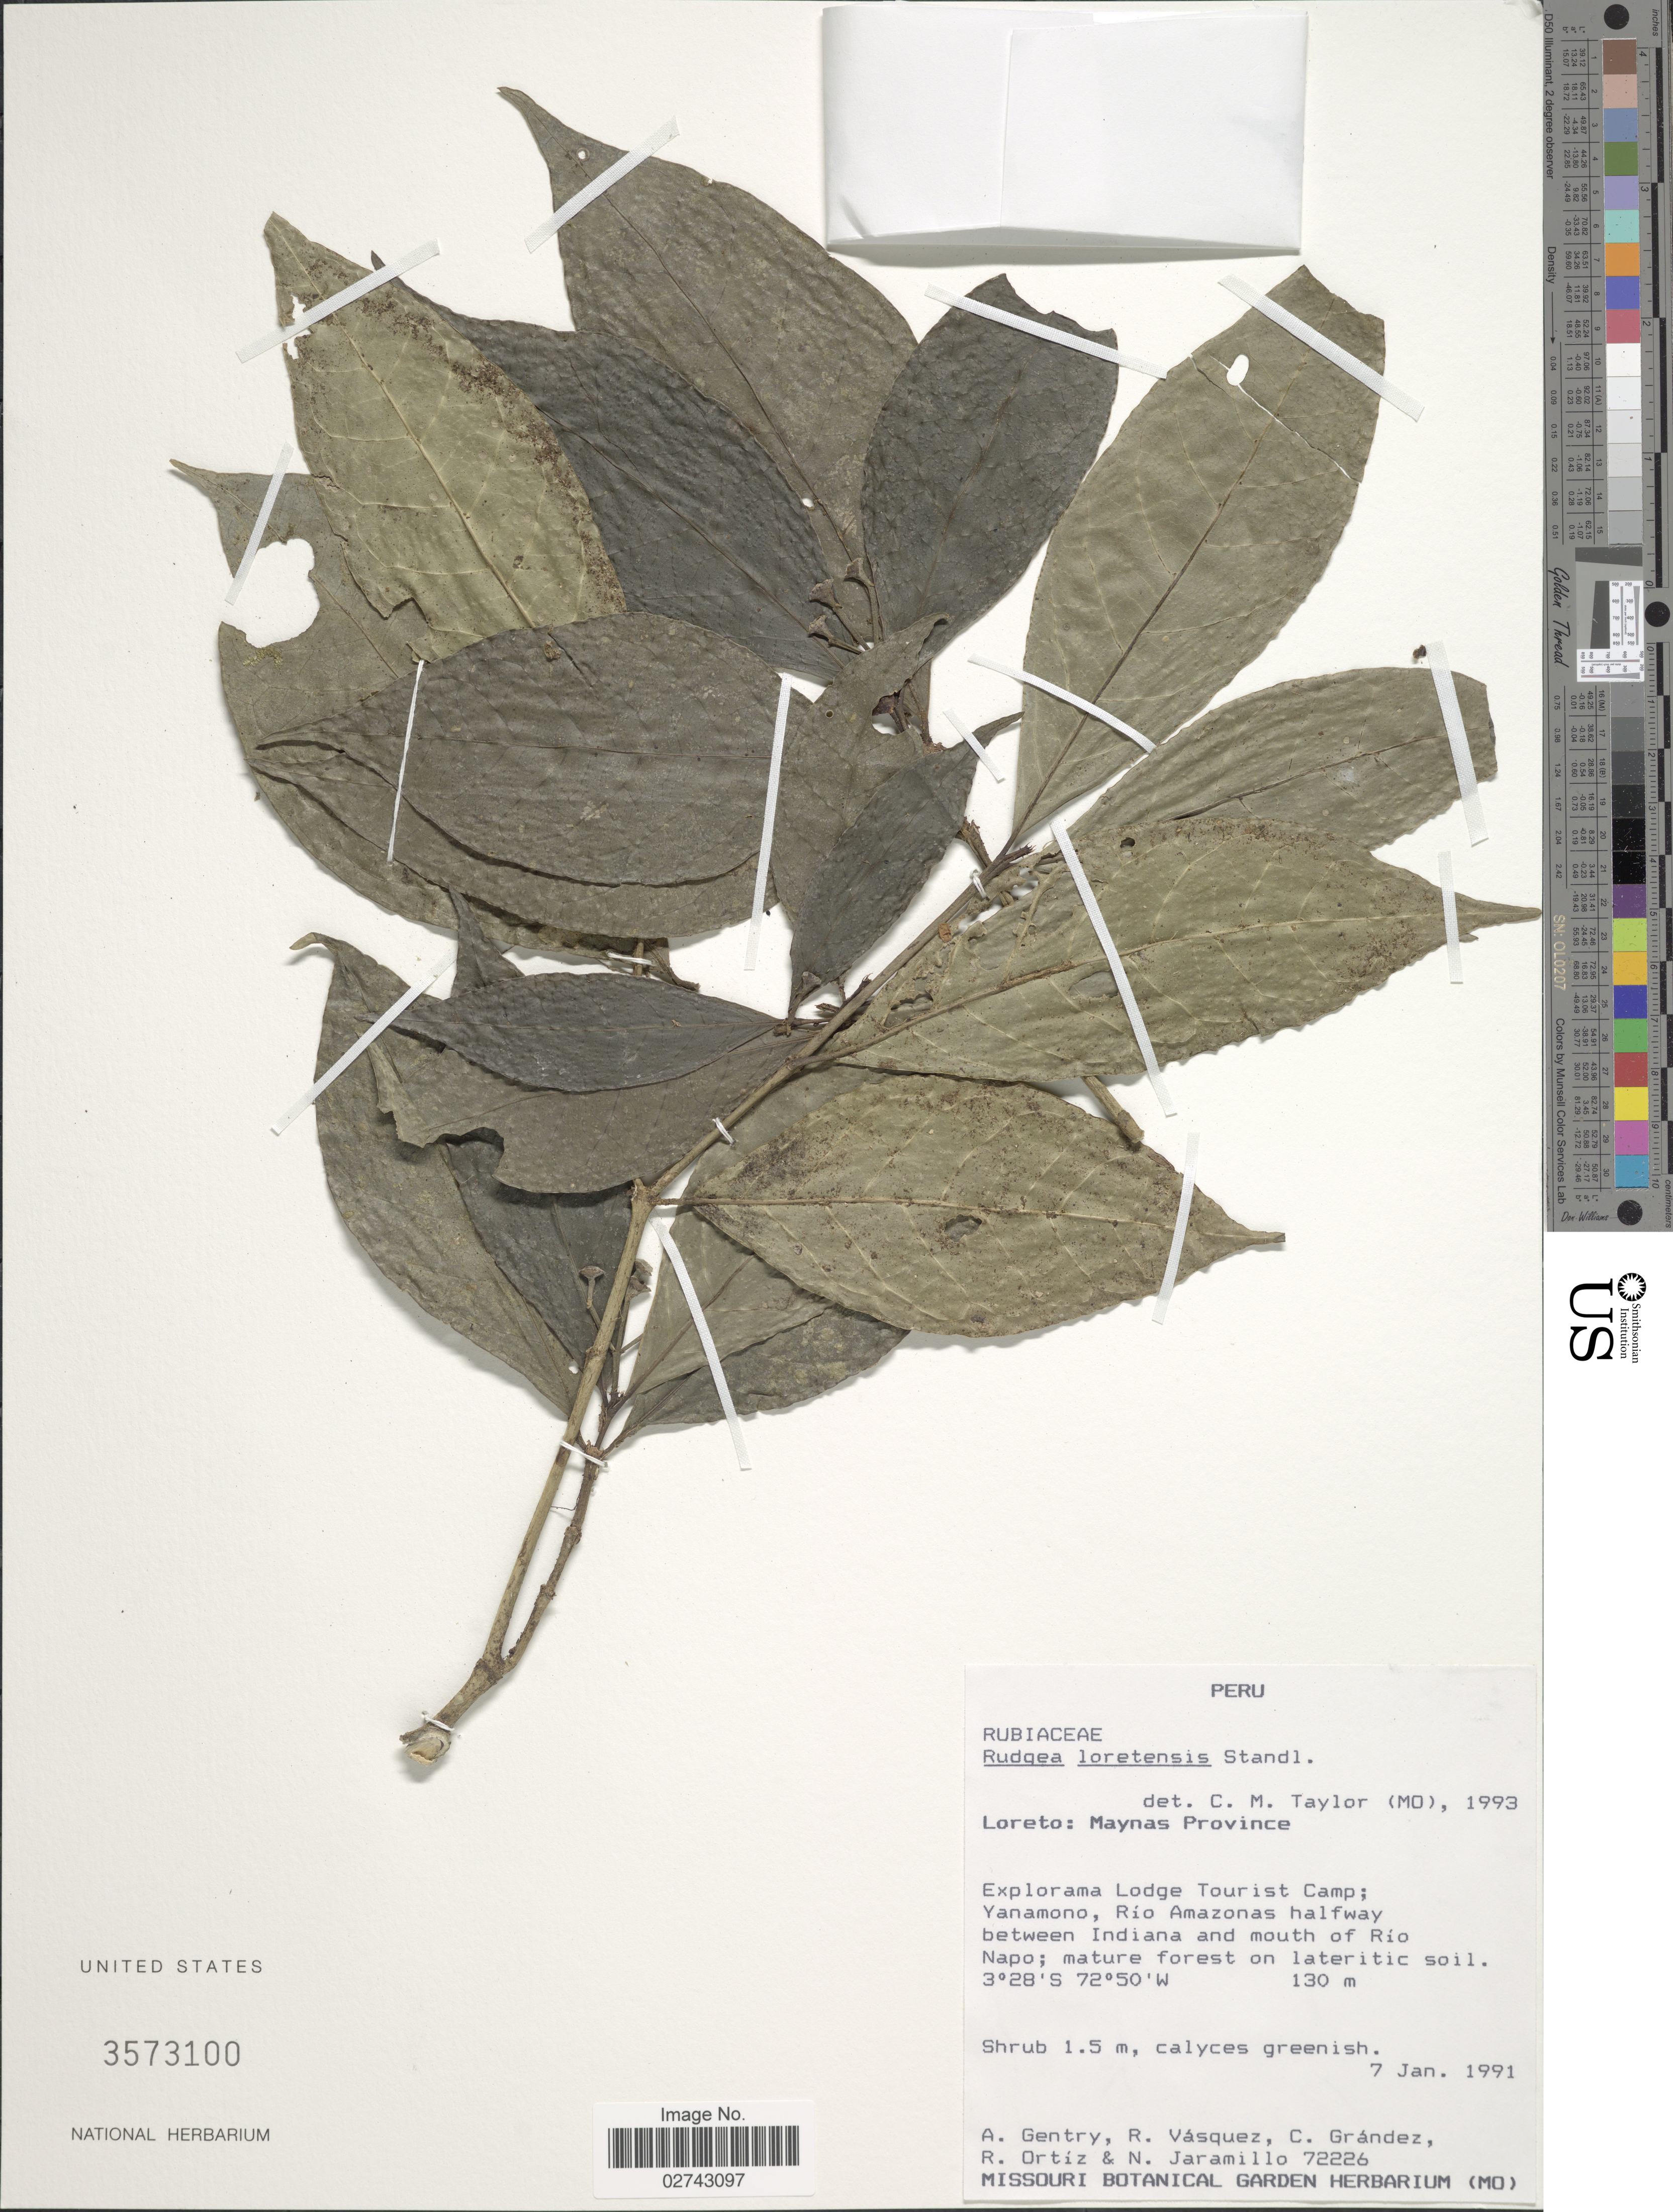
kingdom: Plantae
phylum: Tracheophyta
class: Magnoliopsida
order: Gentianales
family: Rubiaceae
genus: Rudgea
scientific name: Rudgea loretensis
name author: Standl.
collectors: A. H. Gentry, R. Vásquez, C. Grández, R. Ortíz & et al.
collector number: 72226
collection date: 1991-01-07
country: Peru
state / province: Loreto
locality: Maynas Province. Explorama Lodge Tourist Camp; Yanamono, Rio Amazonas halfway between Indiana and mouth of Rio Napo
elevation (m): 130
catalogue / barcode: US 3573100